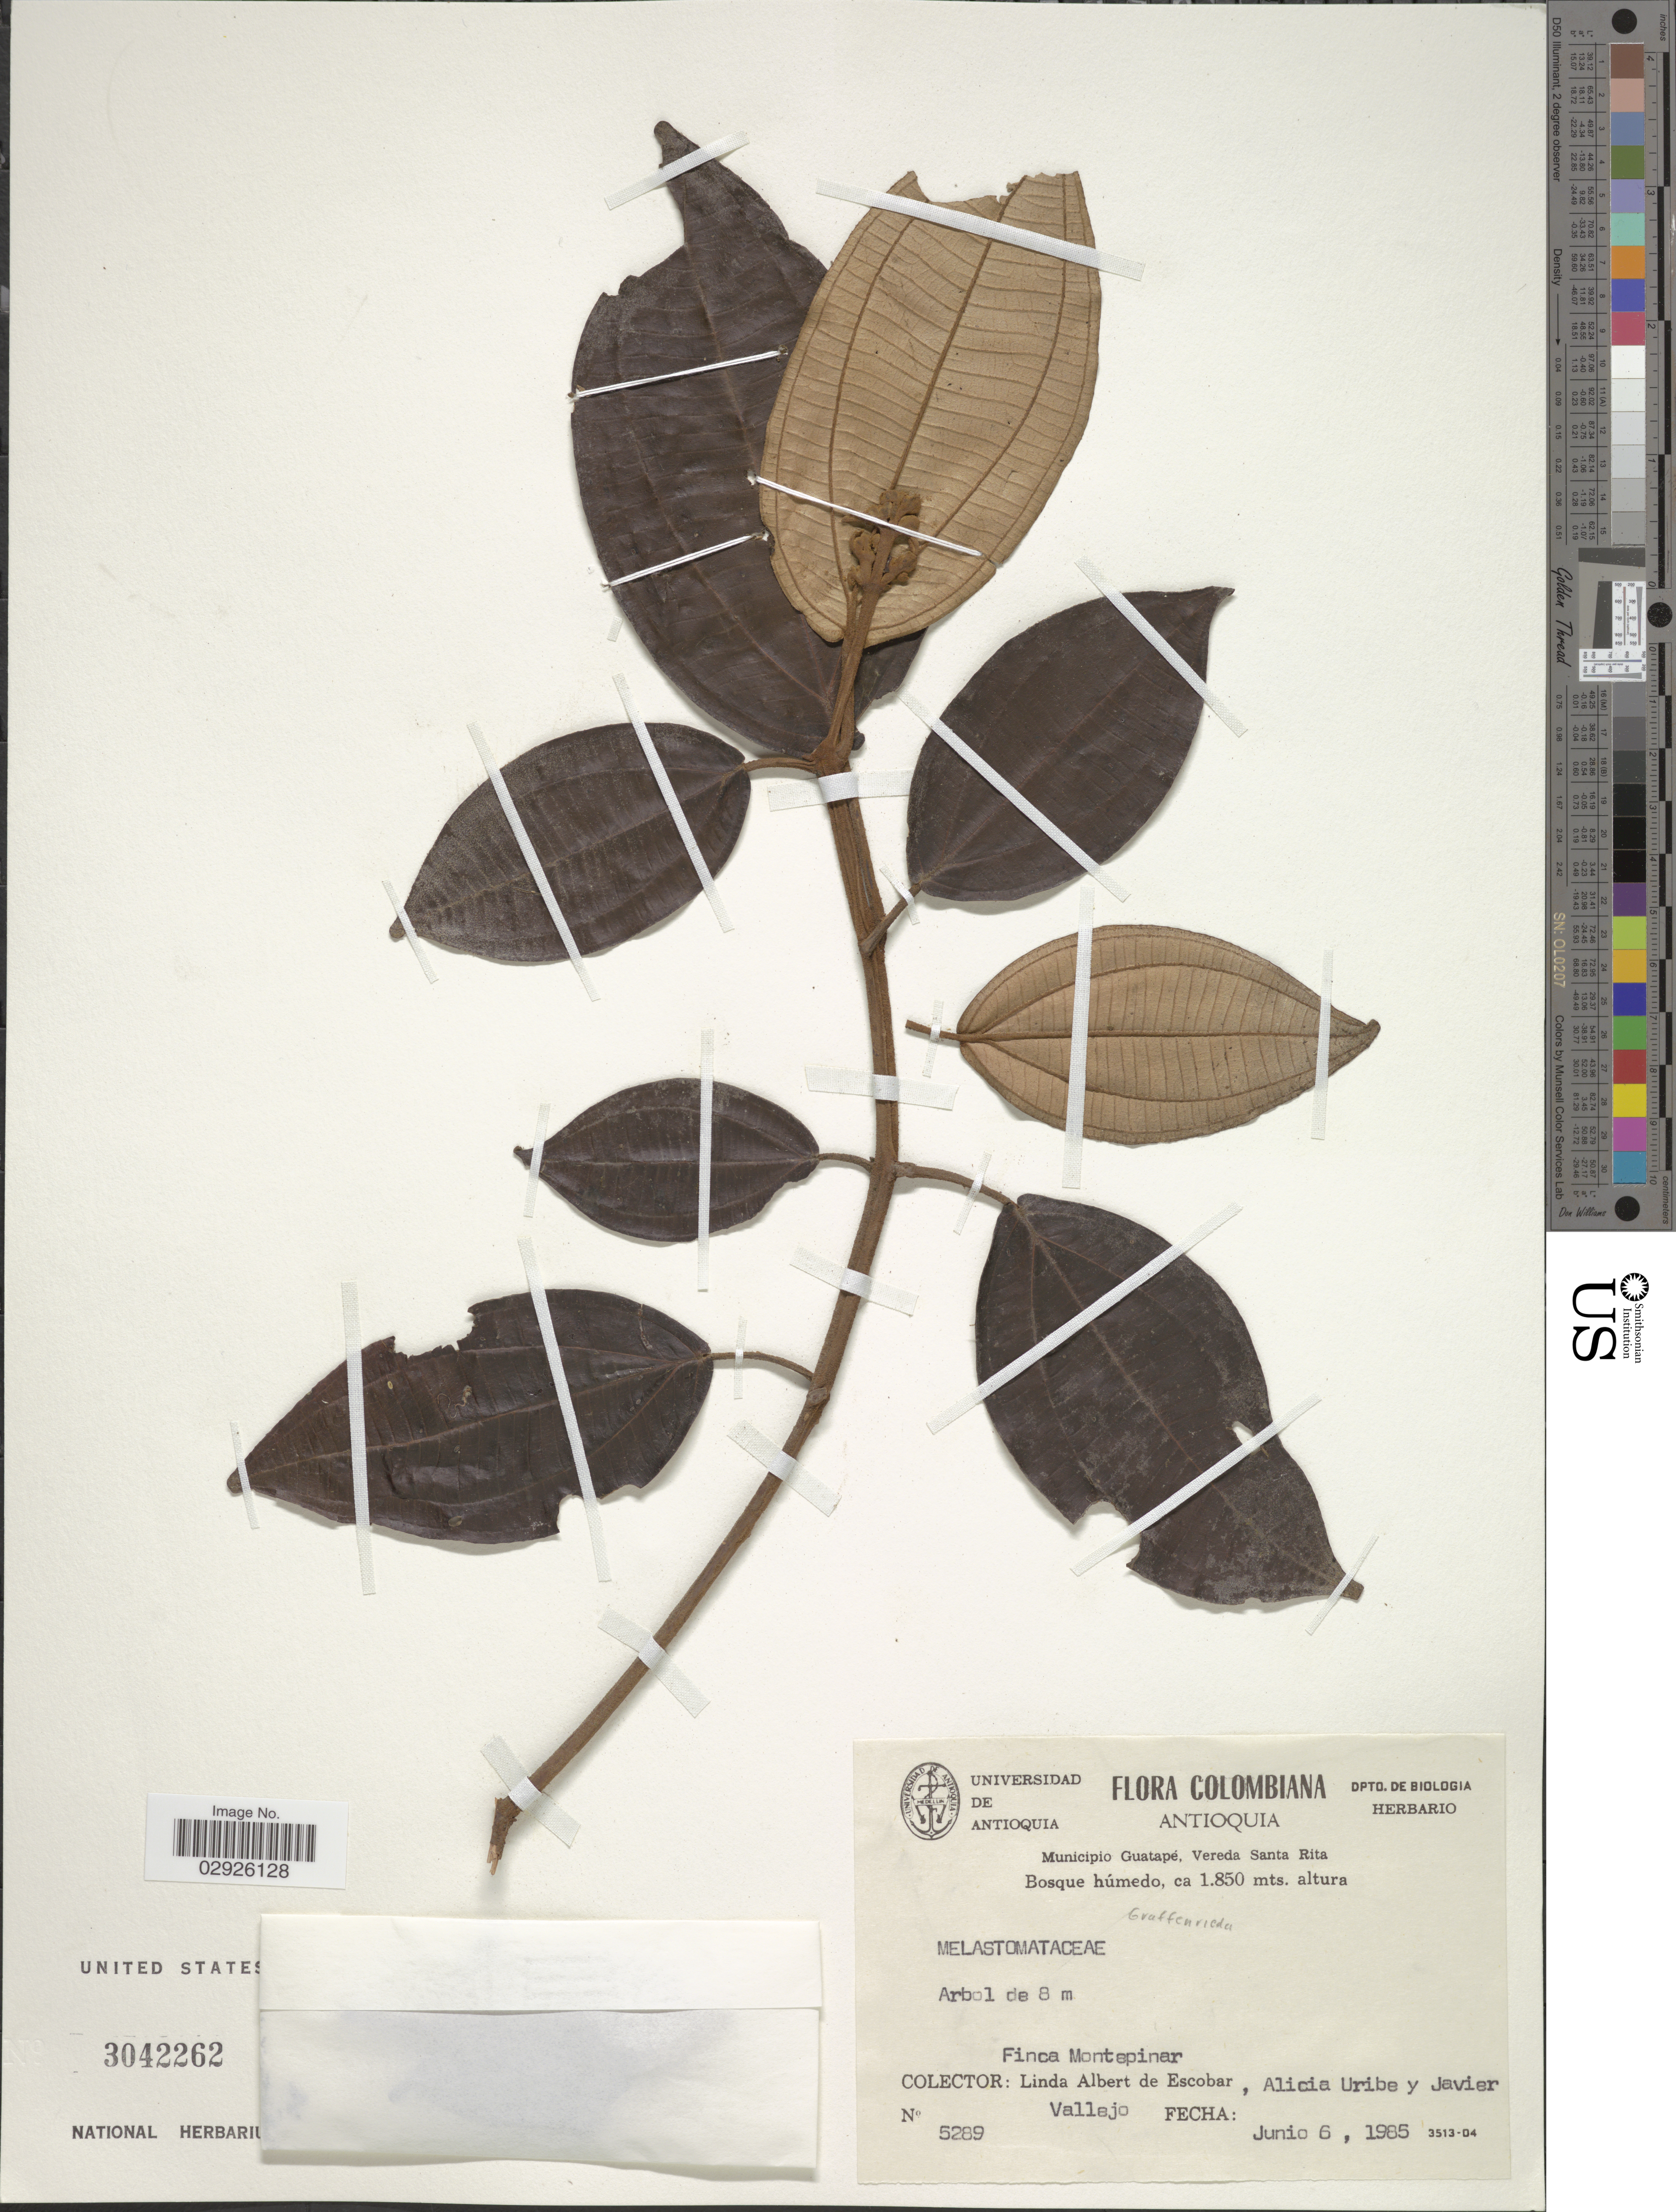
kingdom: Plantae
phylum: Tracheophyta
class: Magnoliopsida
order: Myrtales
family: Melastomataceae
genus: Graffenrieda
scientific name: Graffenrieda sp.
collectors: L. K. de Escobar, A. Uribe & J. Vallejo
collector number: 5289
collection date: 1985-06-06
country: Colombia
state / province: Antioquia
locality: Municipio Guatapé, Vereda Santa Rita. Finca Montepinar.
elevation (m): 1850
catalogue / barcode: US 3042262